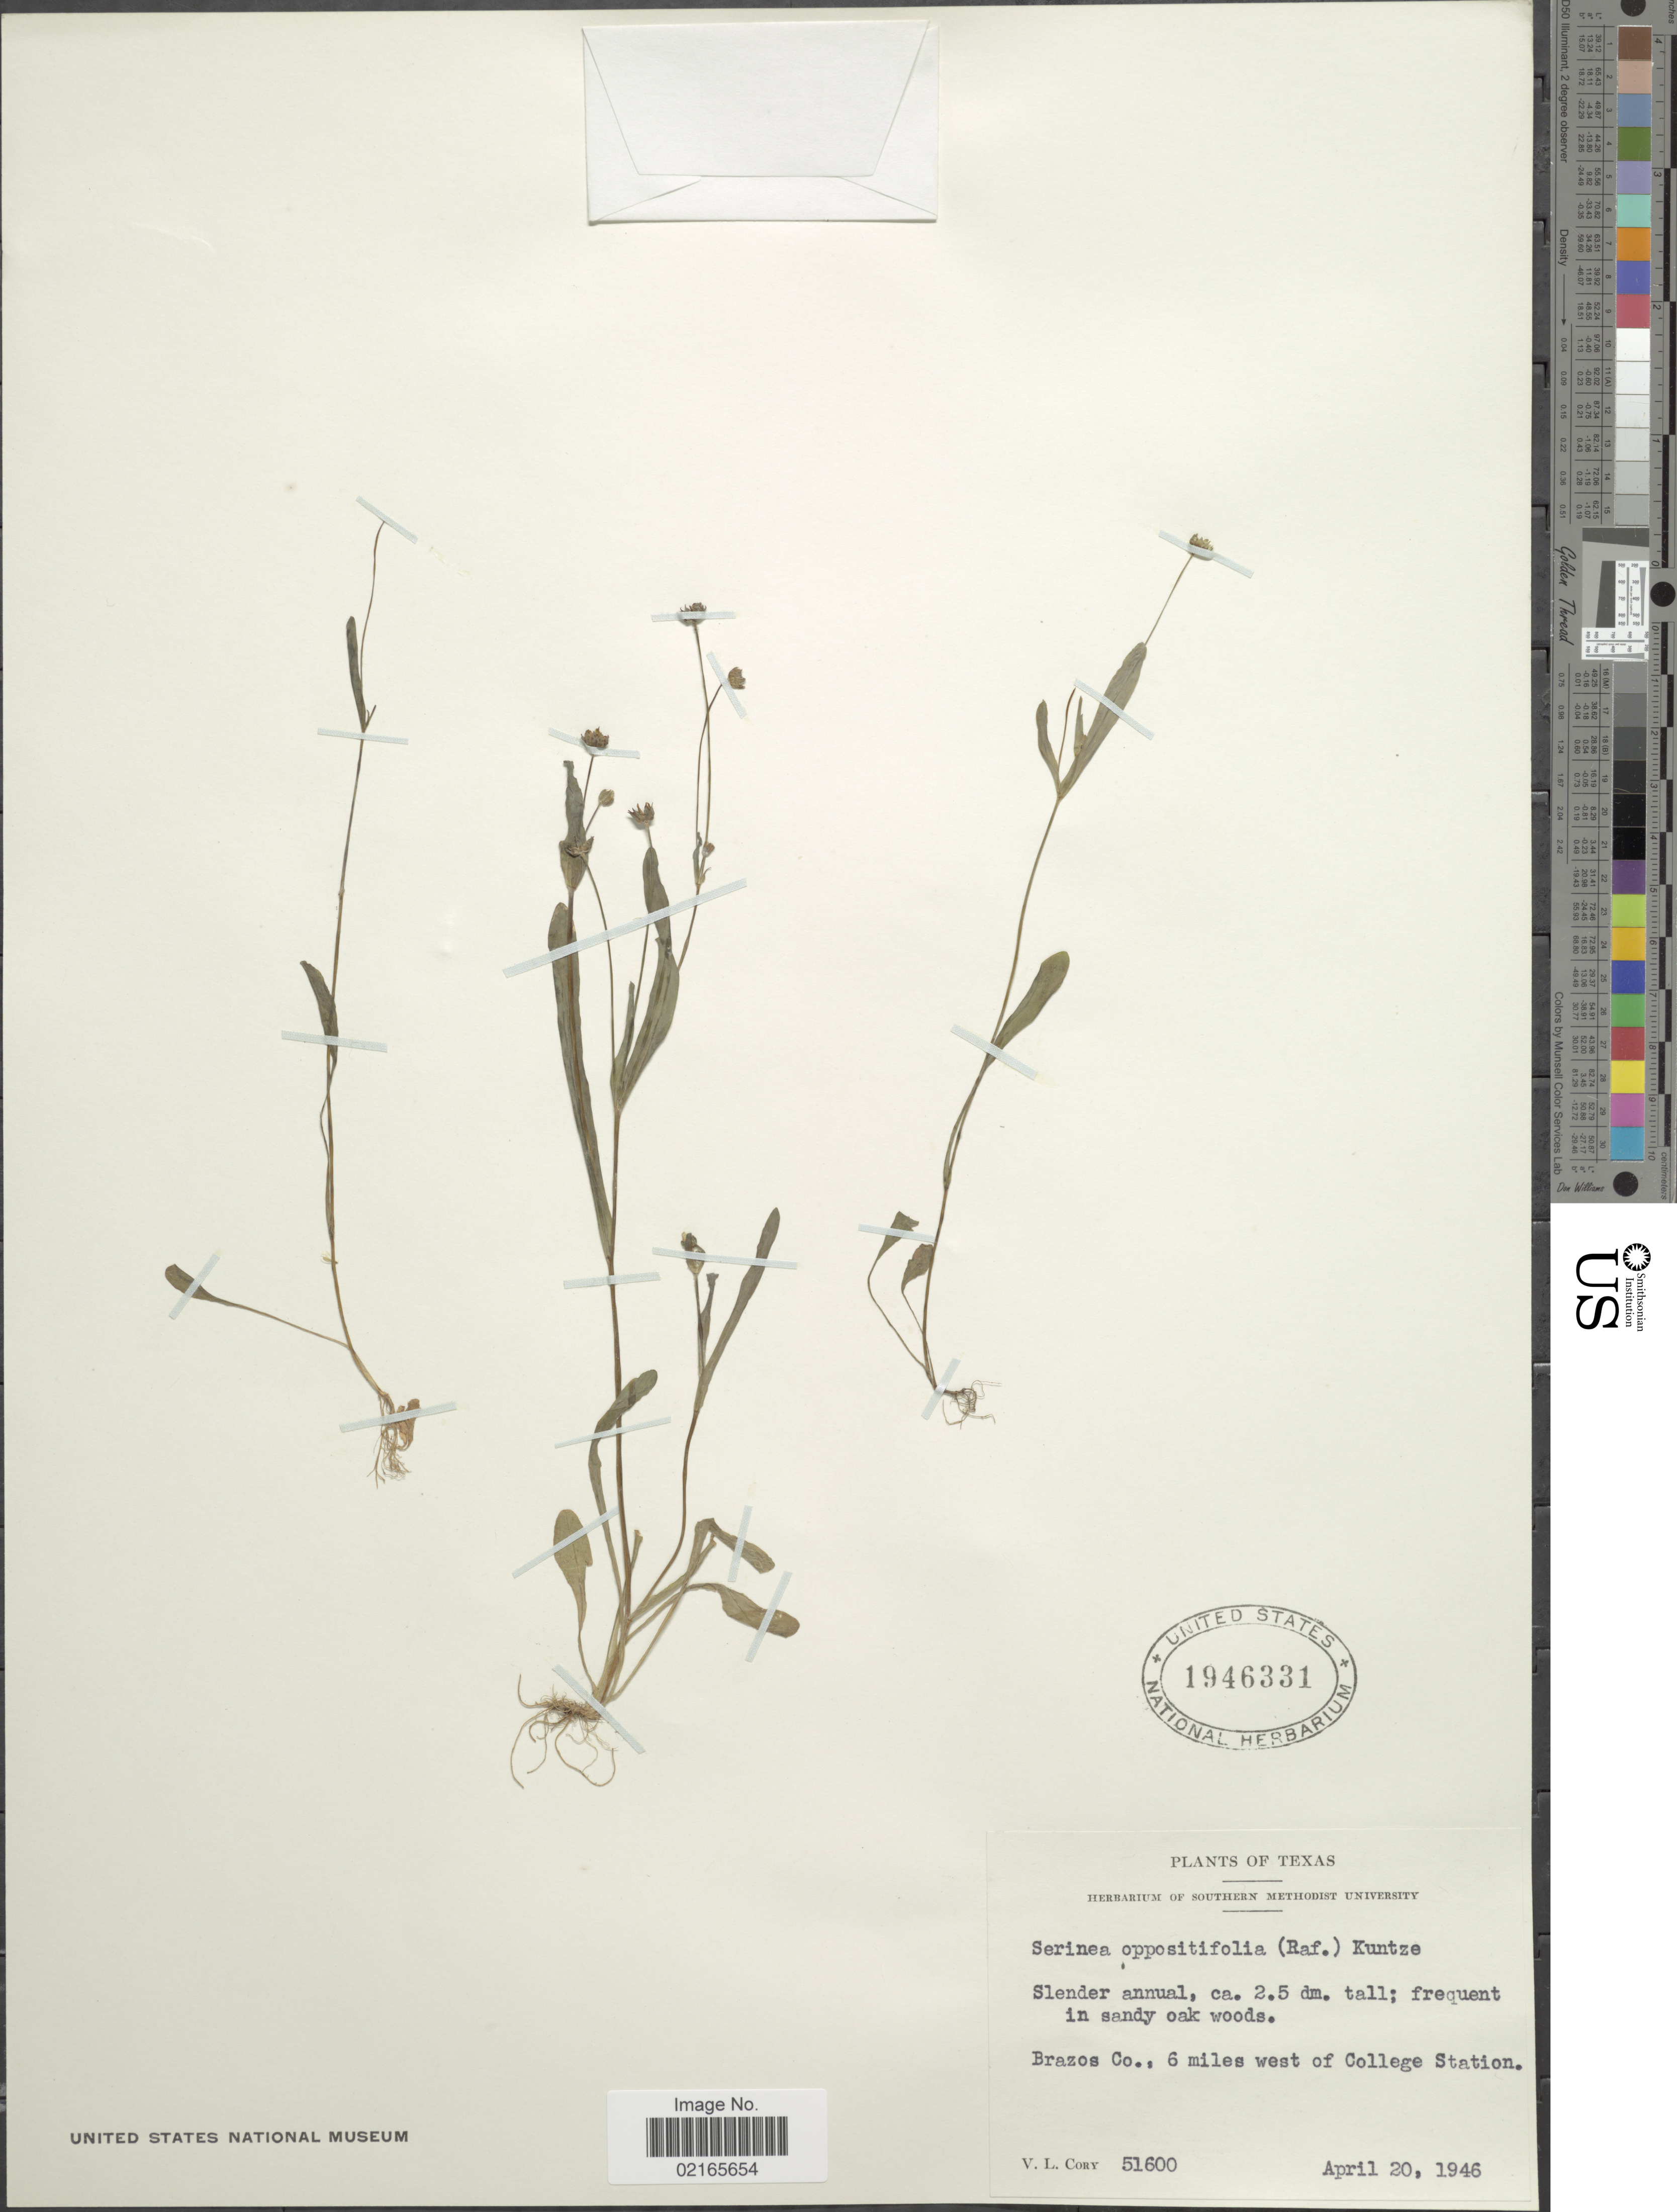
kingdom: Plantae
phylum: Tracheophyta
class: Magnoliopsida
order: Asterales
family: Asteraceae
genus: Krigia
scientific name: Krigia oppositifolia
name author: Raf.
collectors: V. Cory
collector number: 51600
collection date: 1946-04-20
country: United States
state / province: Texas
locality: Frequent in sandy oak woods, Brazos Co., 6 miles west of College Station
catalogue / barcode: US 1946331